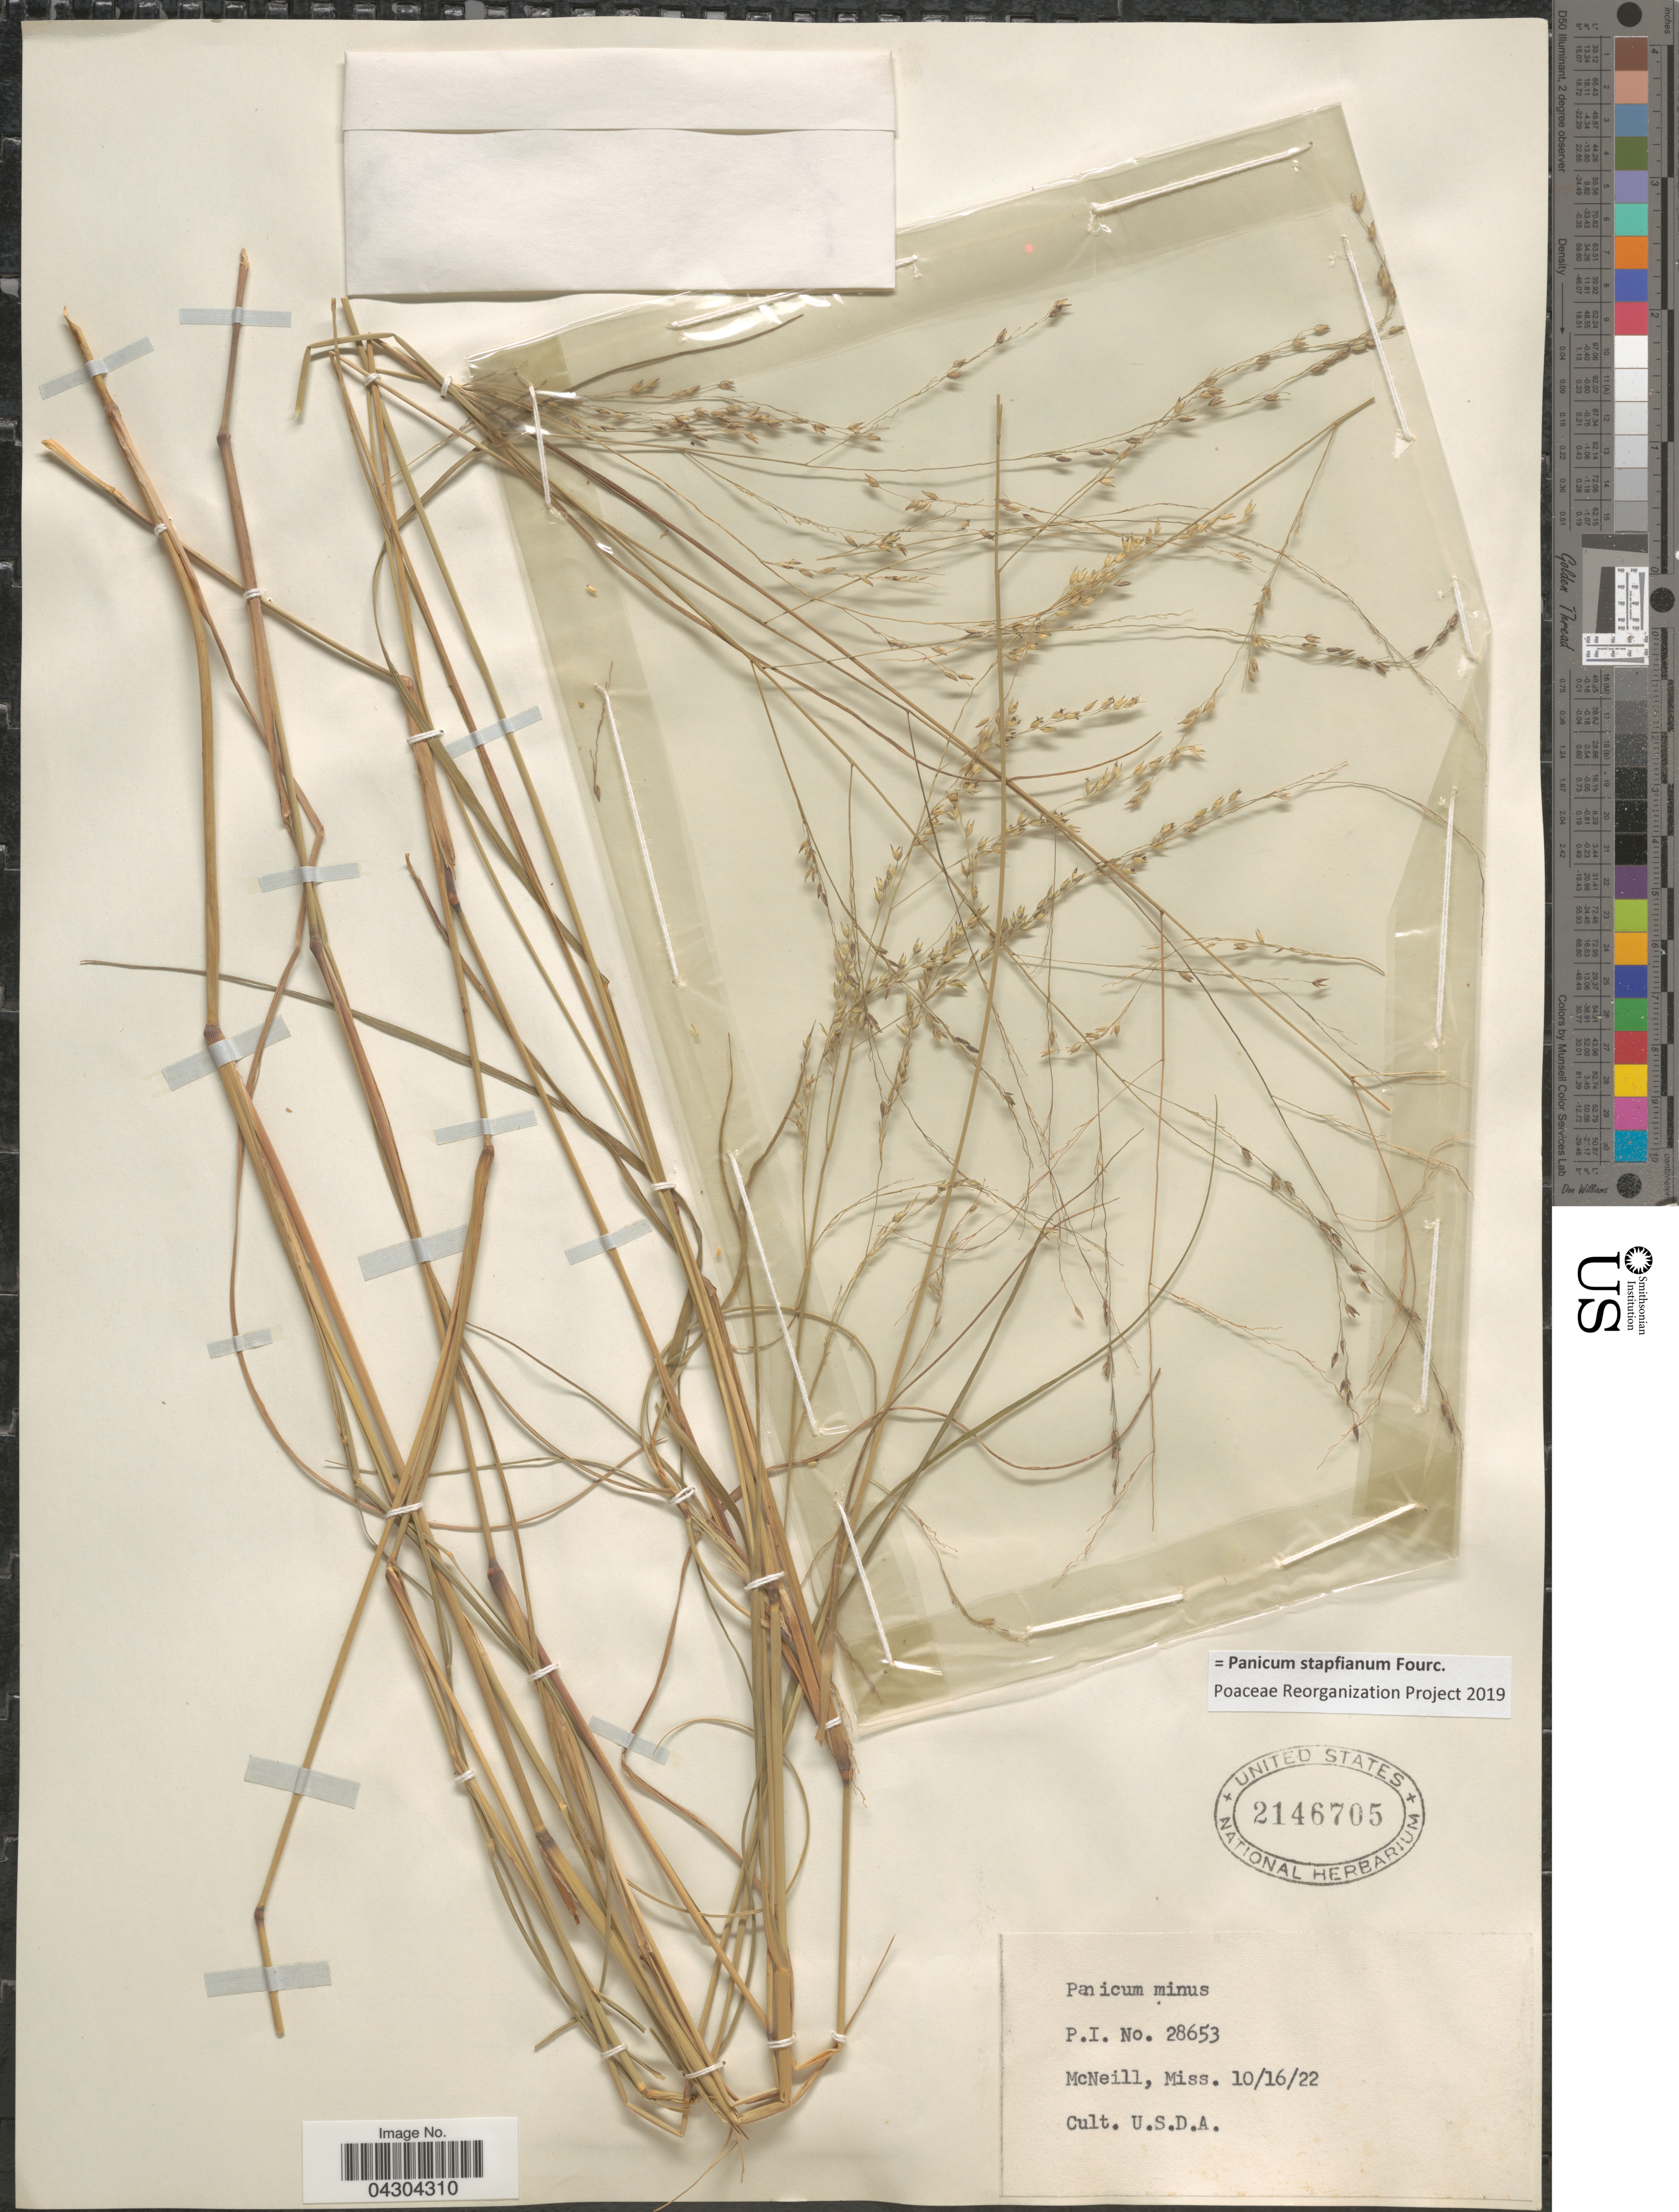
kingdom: Plantae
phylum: Tracheophyta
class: Liliopsida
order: Poales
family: Poaceae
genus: Panicum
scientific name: Panicum stapfianum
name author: Fourc.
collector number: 28653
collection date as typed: Transcribed d/m/y: 16/10/22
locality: U.S.D.A.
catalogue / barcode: US 2146705